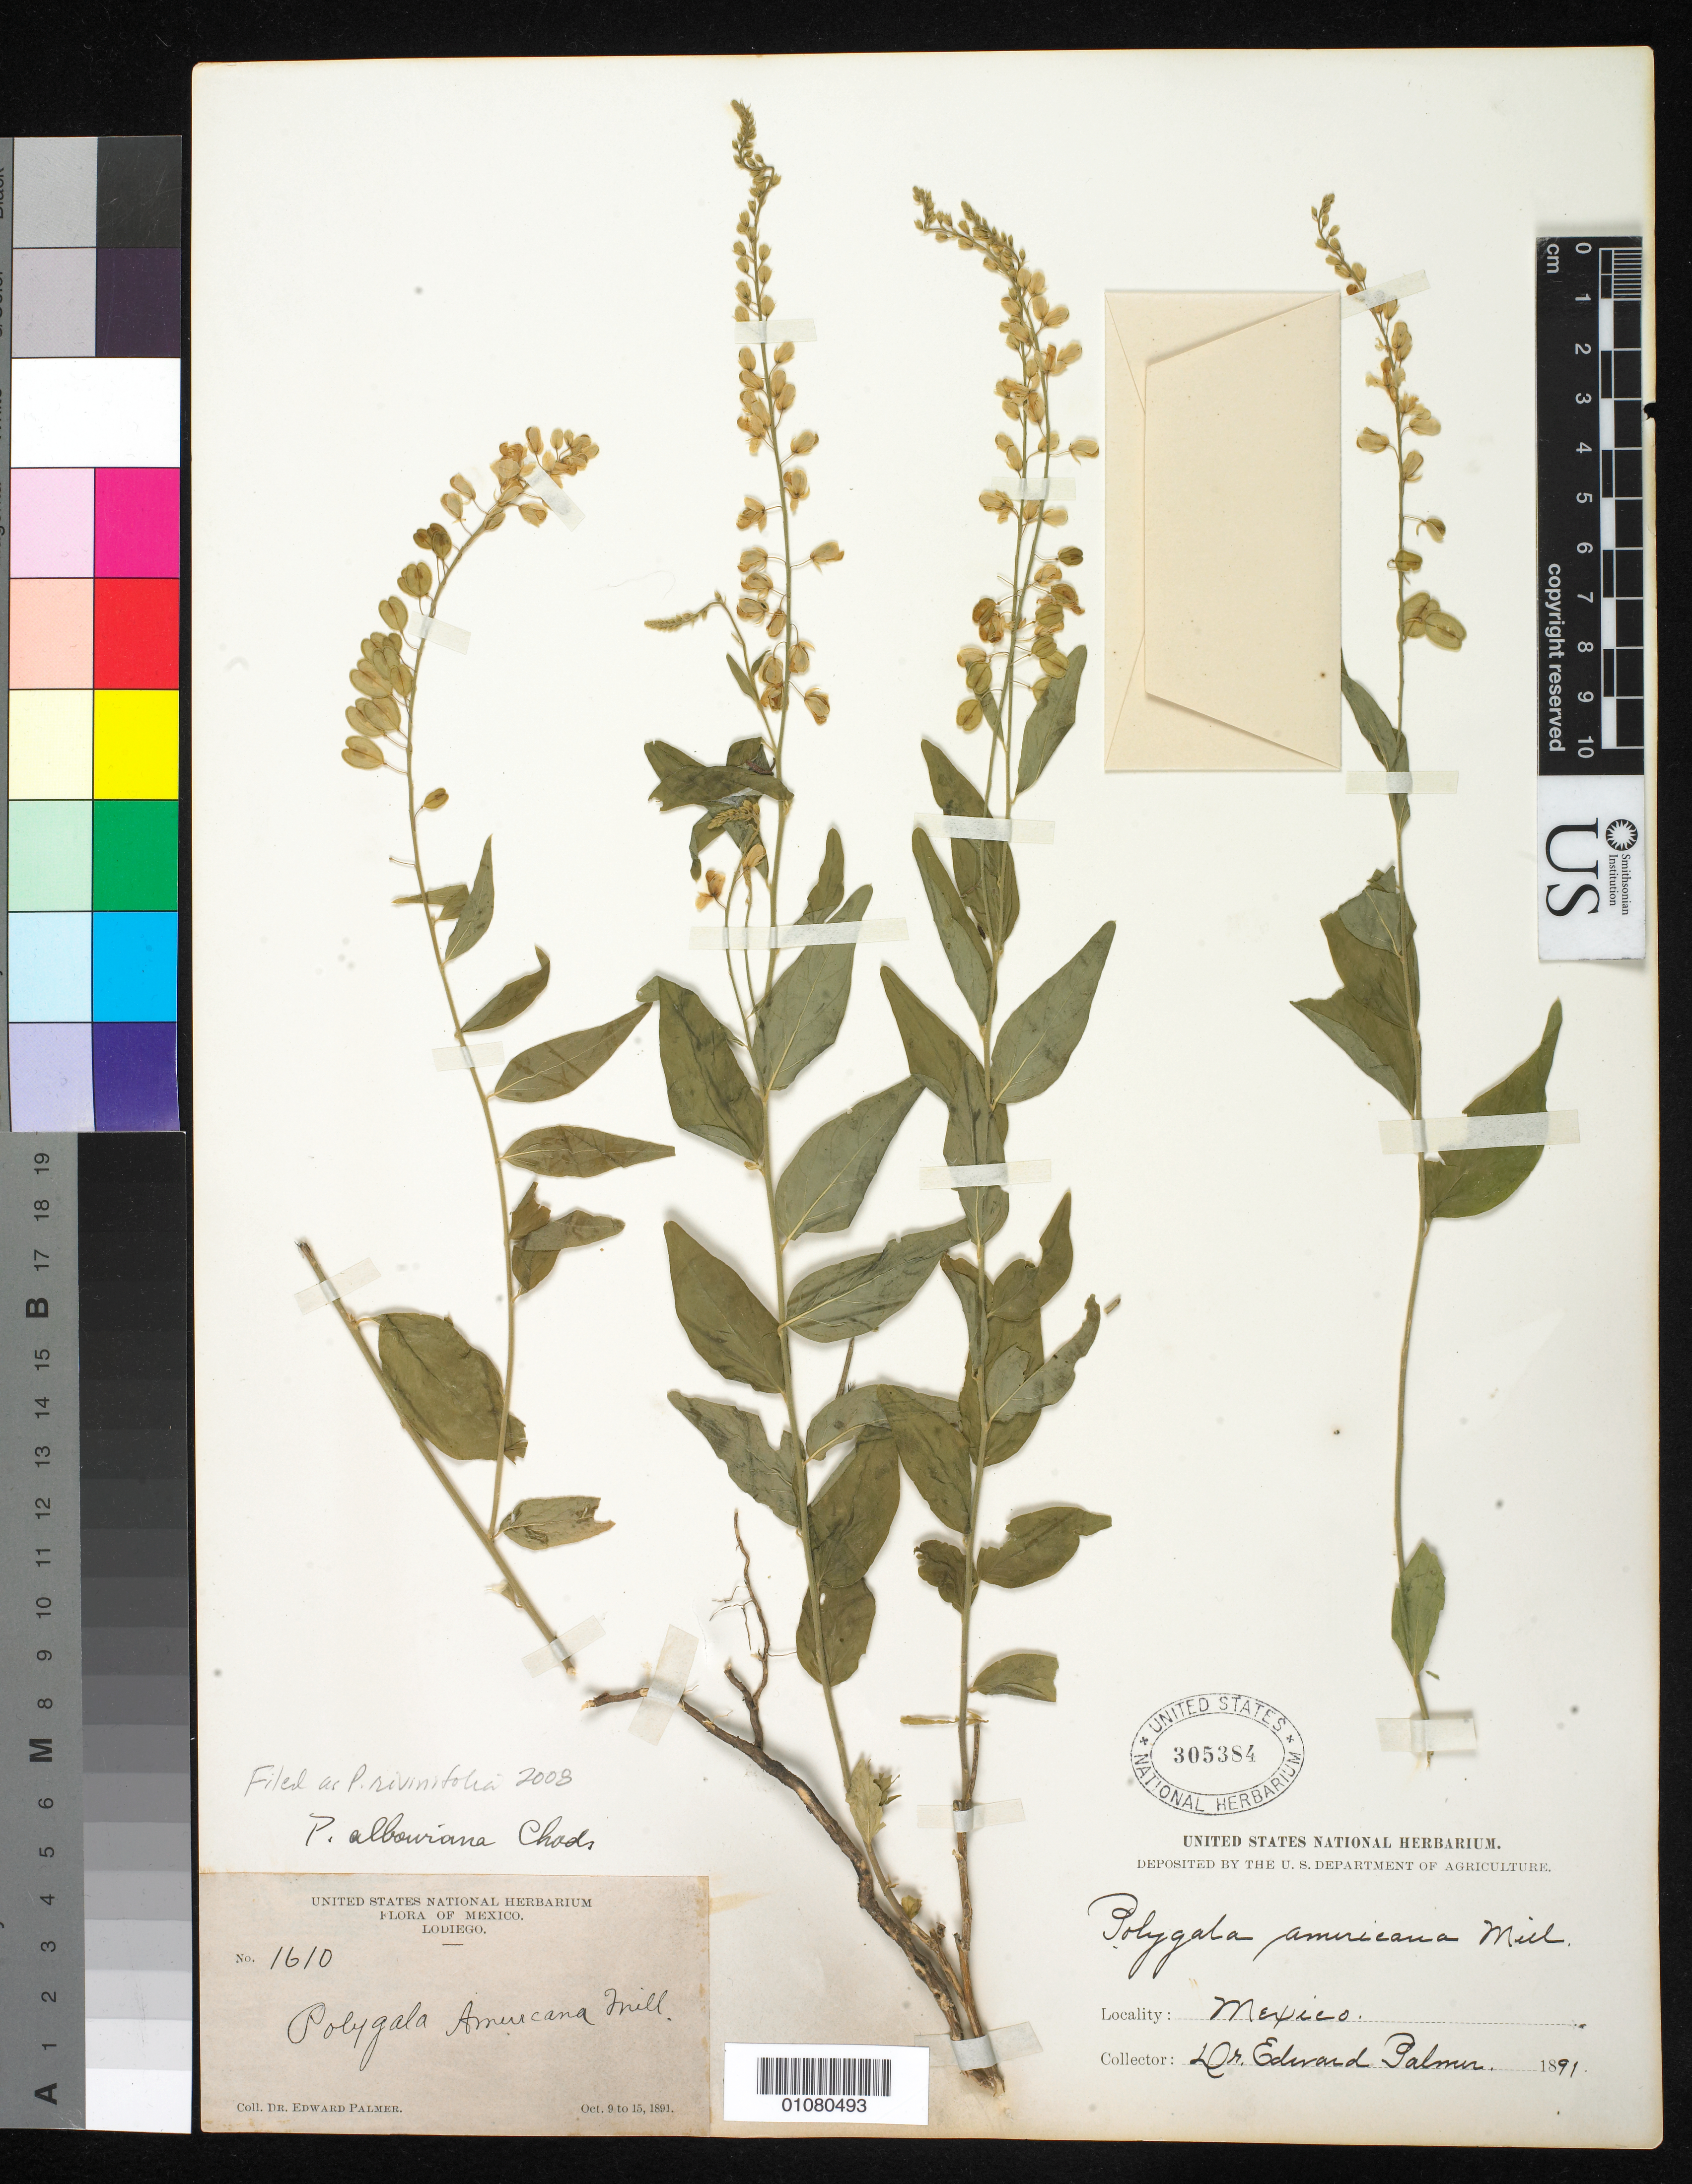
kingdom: Plantae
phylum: Tracheophyta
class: Magnoliopsida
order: Fabales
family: Polygalaceae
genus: Hebecarpa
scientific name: Hebecarpa rivinifolia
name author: (Kunth) J.R. Abbott & J.F.B. Pastore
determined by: Strong, Mark T., (BOT), Smithsonian Institution - National Museum of Natural History (UNITED STATES)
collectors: E. Palmer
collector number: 1610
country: Mexico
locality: Lodiego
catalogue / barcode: US 305384